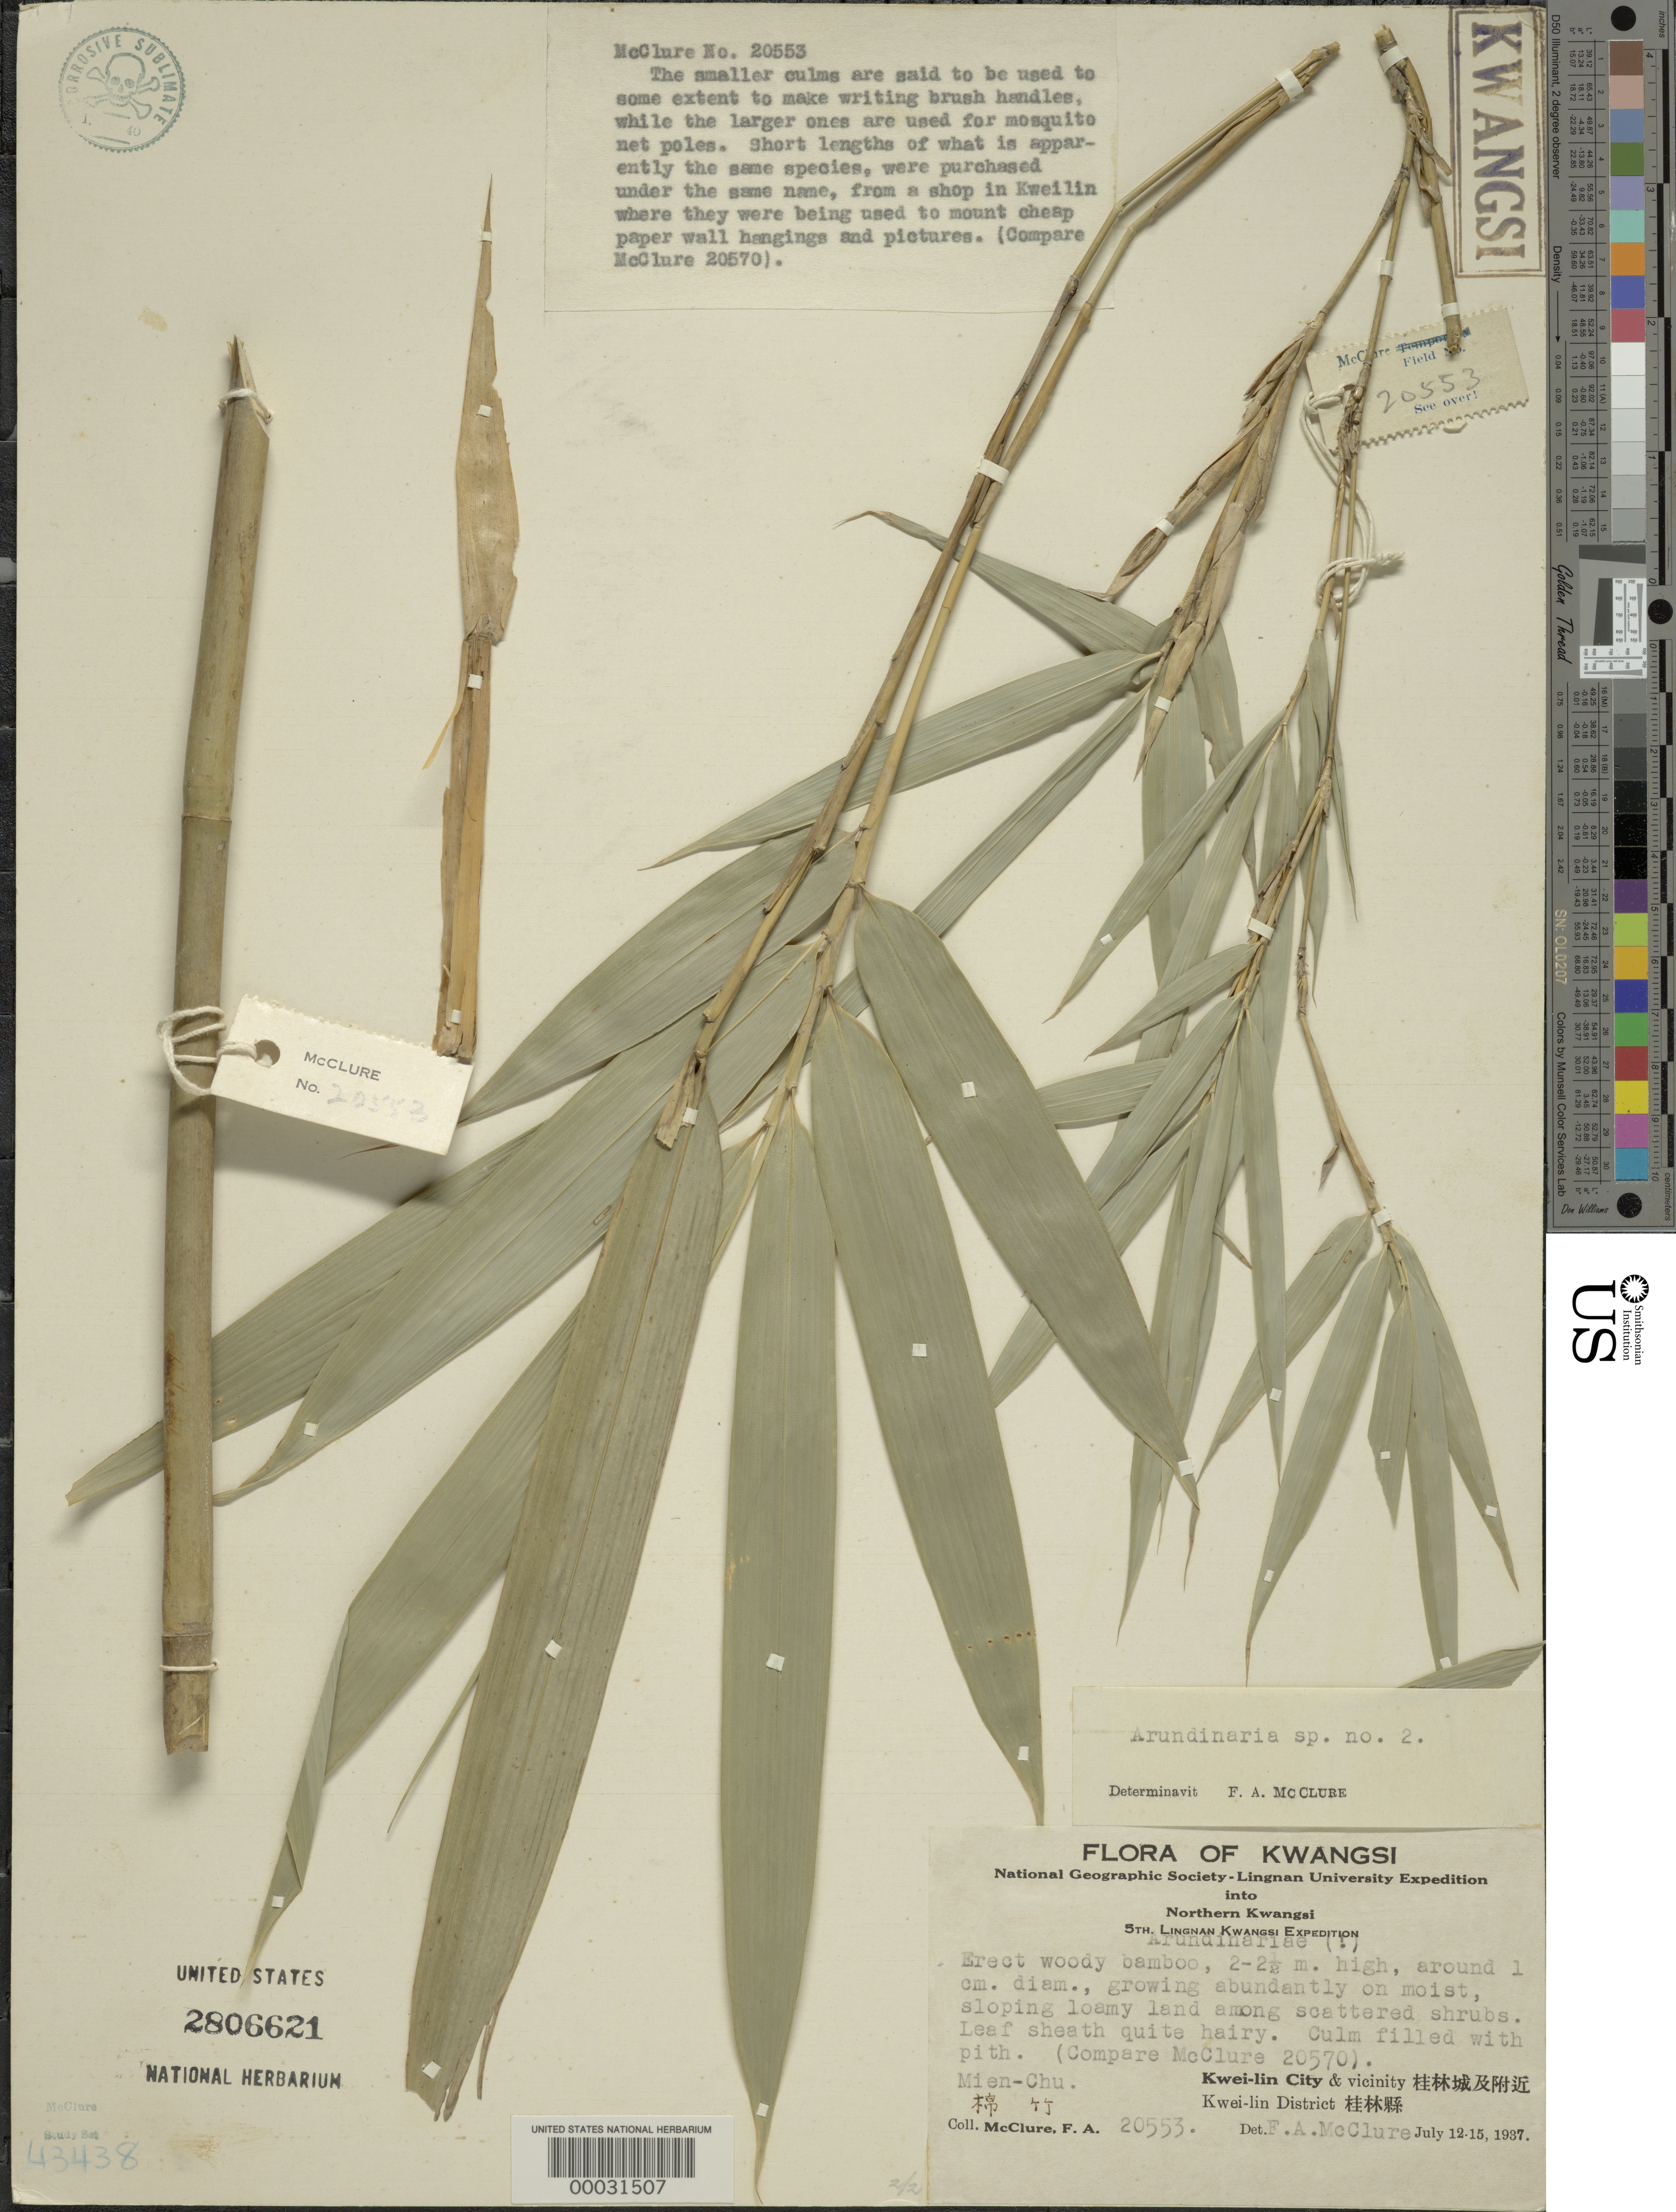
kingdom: Plantae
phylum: Tracheophyta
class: Liliopsida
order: Poales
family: Poaceae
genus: Arundinaria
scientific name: Arundinaria sp.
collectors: F. A. McClure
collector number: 20553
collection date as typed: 12 Jul 1937 to 15 Jul 1937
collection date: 1937-07-12/1937-07-15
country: China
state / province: Guangxi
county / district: Kwei-Lin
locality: Mien-Chu; Kwei-Lin city and vicinity, Guilin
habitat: Moist, sloping loamy land among scattered shrubs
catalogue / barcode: US 2806621